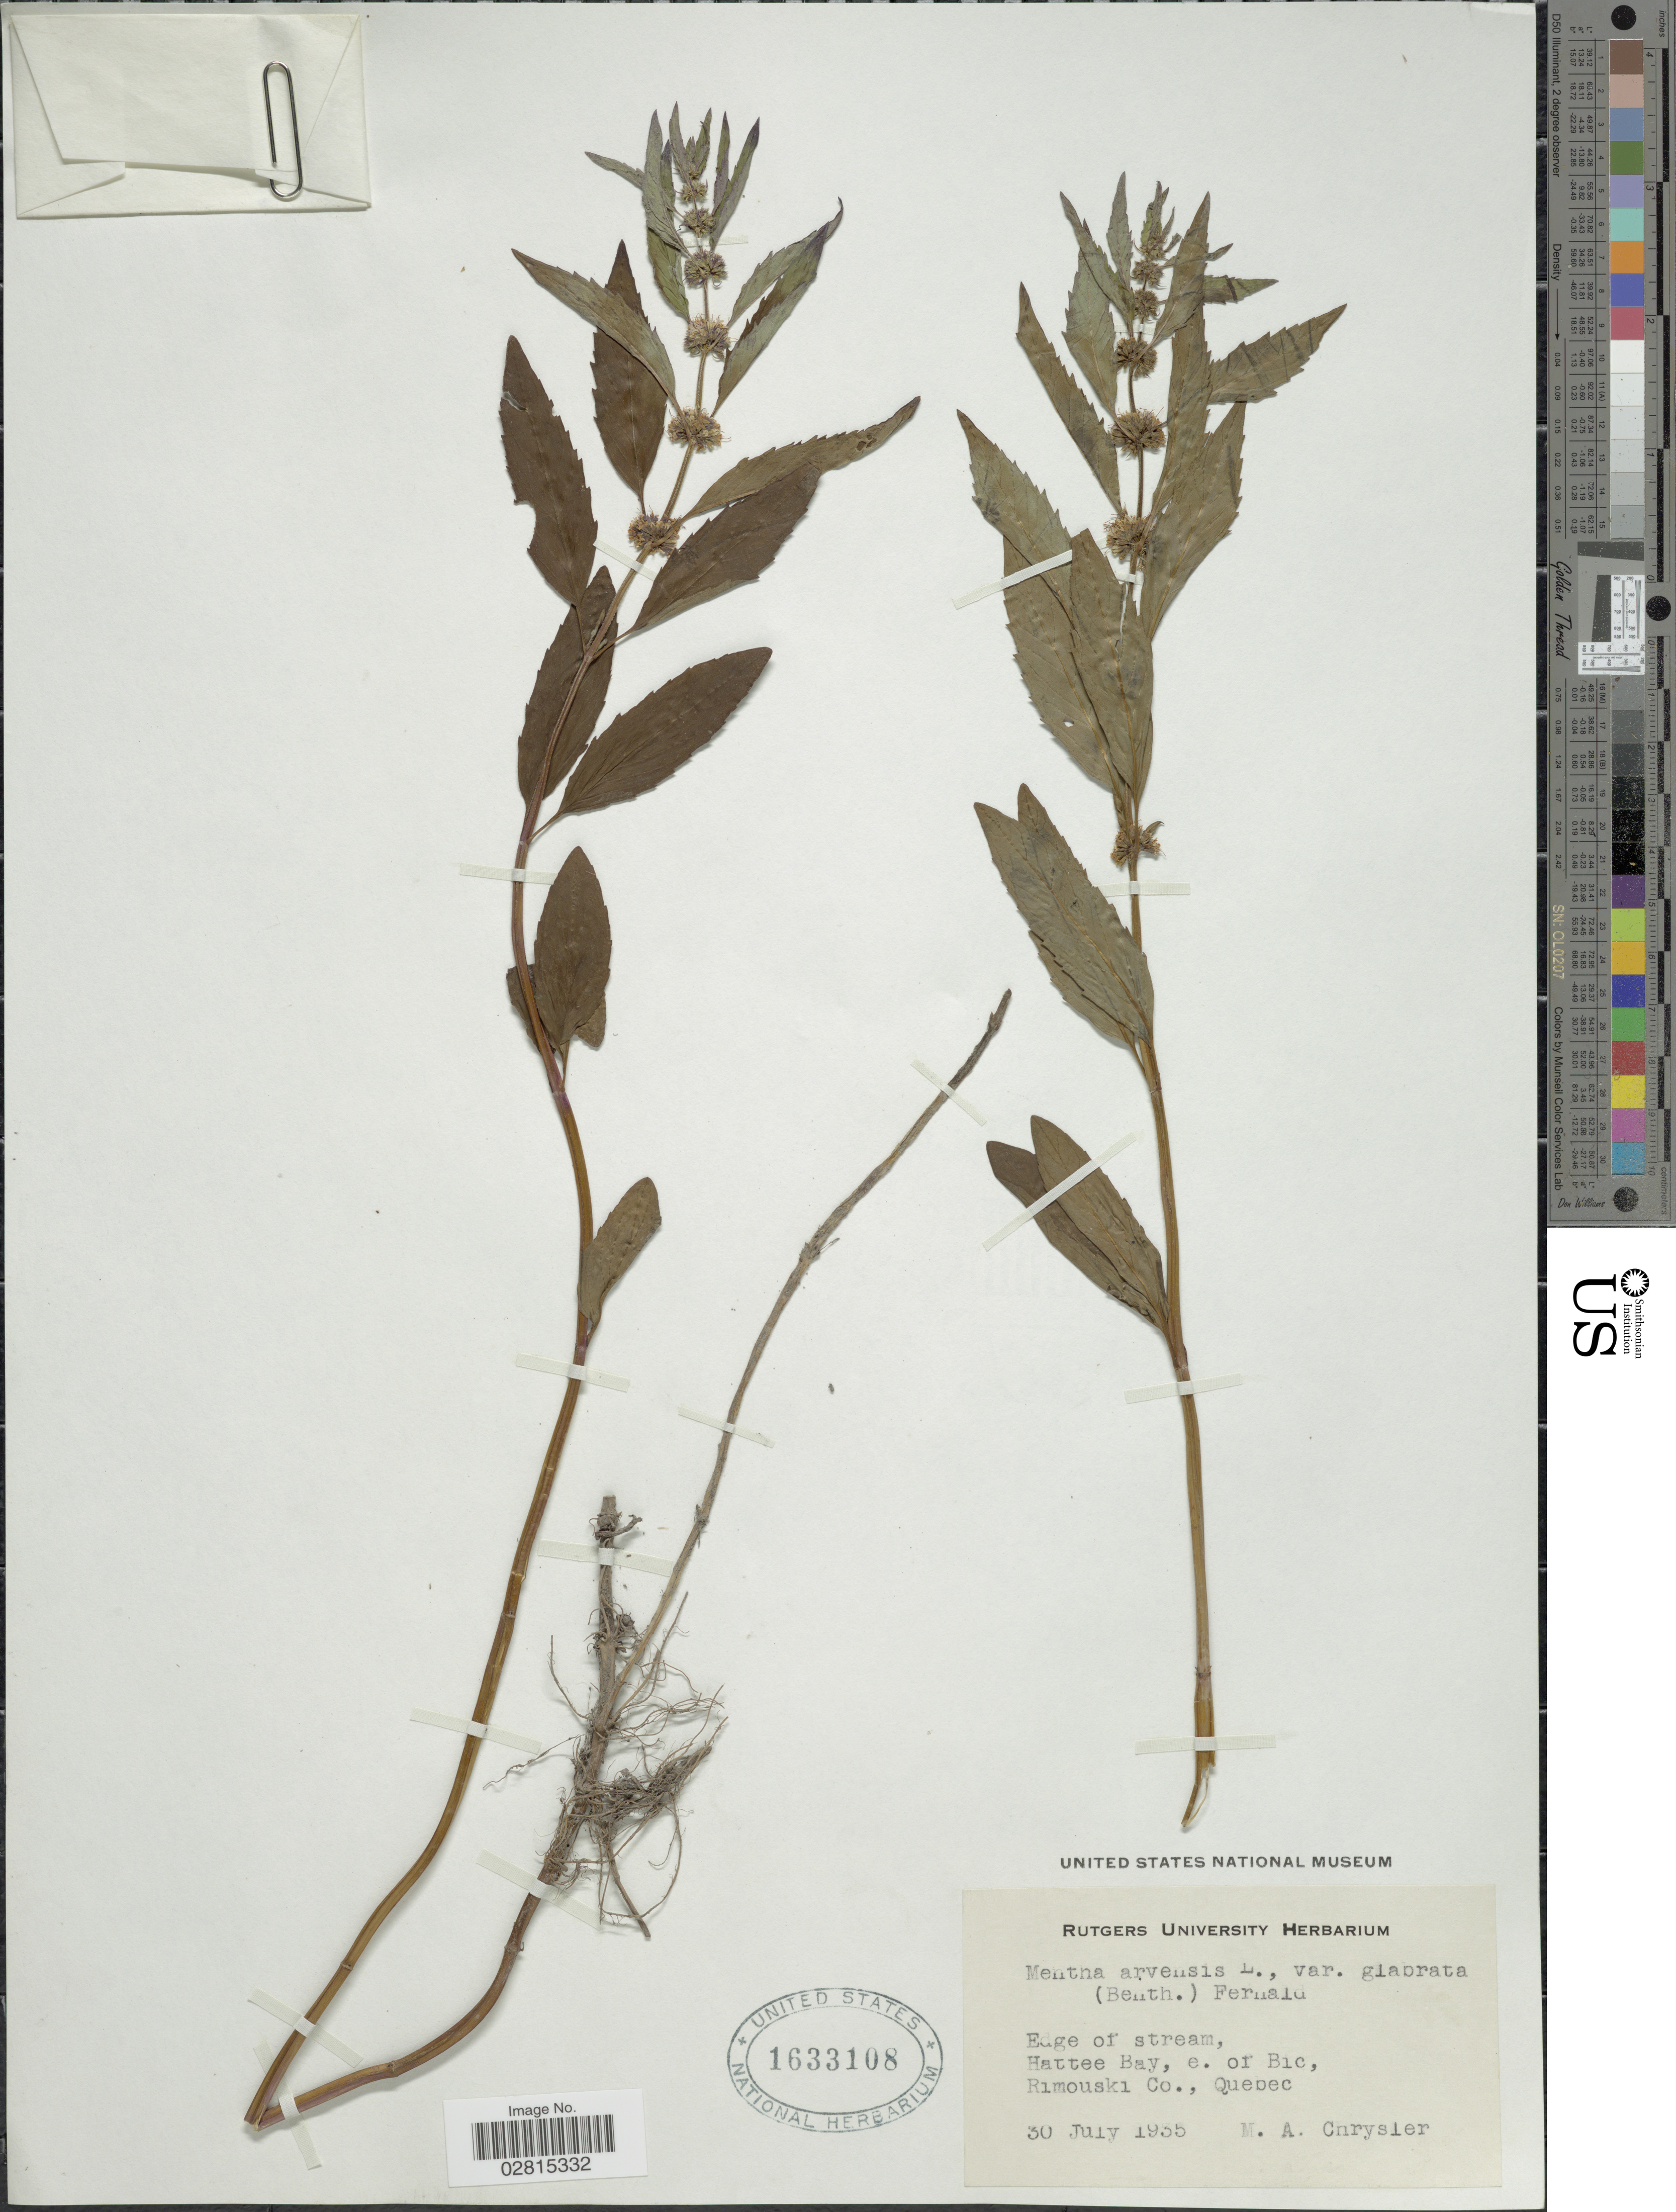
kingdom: Plantae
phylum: Tracheophyta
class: Magnoliopsida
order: Lamiales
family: Lamiaceae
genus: Mentha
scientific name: Mentha canadensis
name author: L.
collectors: M. A. Chrysler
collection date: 1935-07-30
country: Canada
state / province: Quebec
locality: Edge of stream, Hattee Bay, e. of Bic, Rimouski Co.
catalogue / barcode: US 1633108